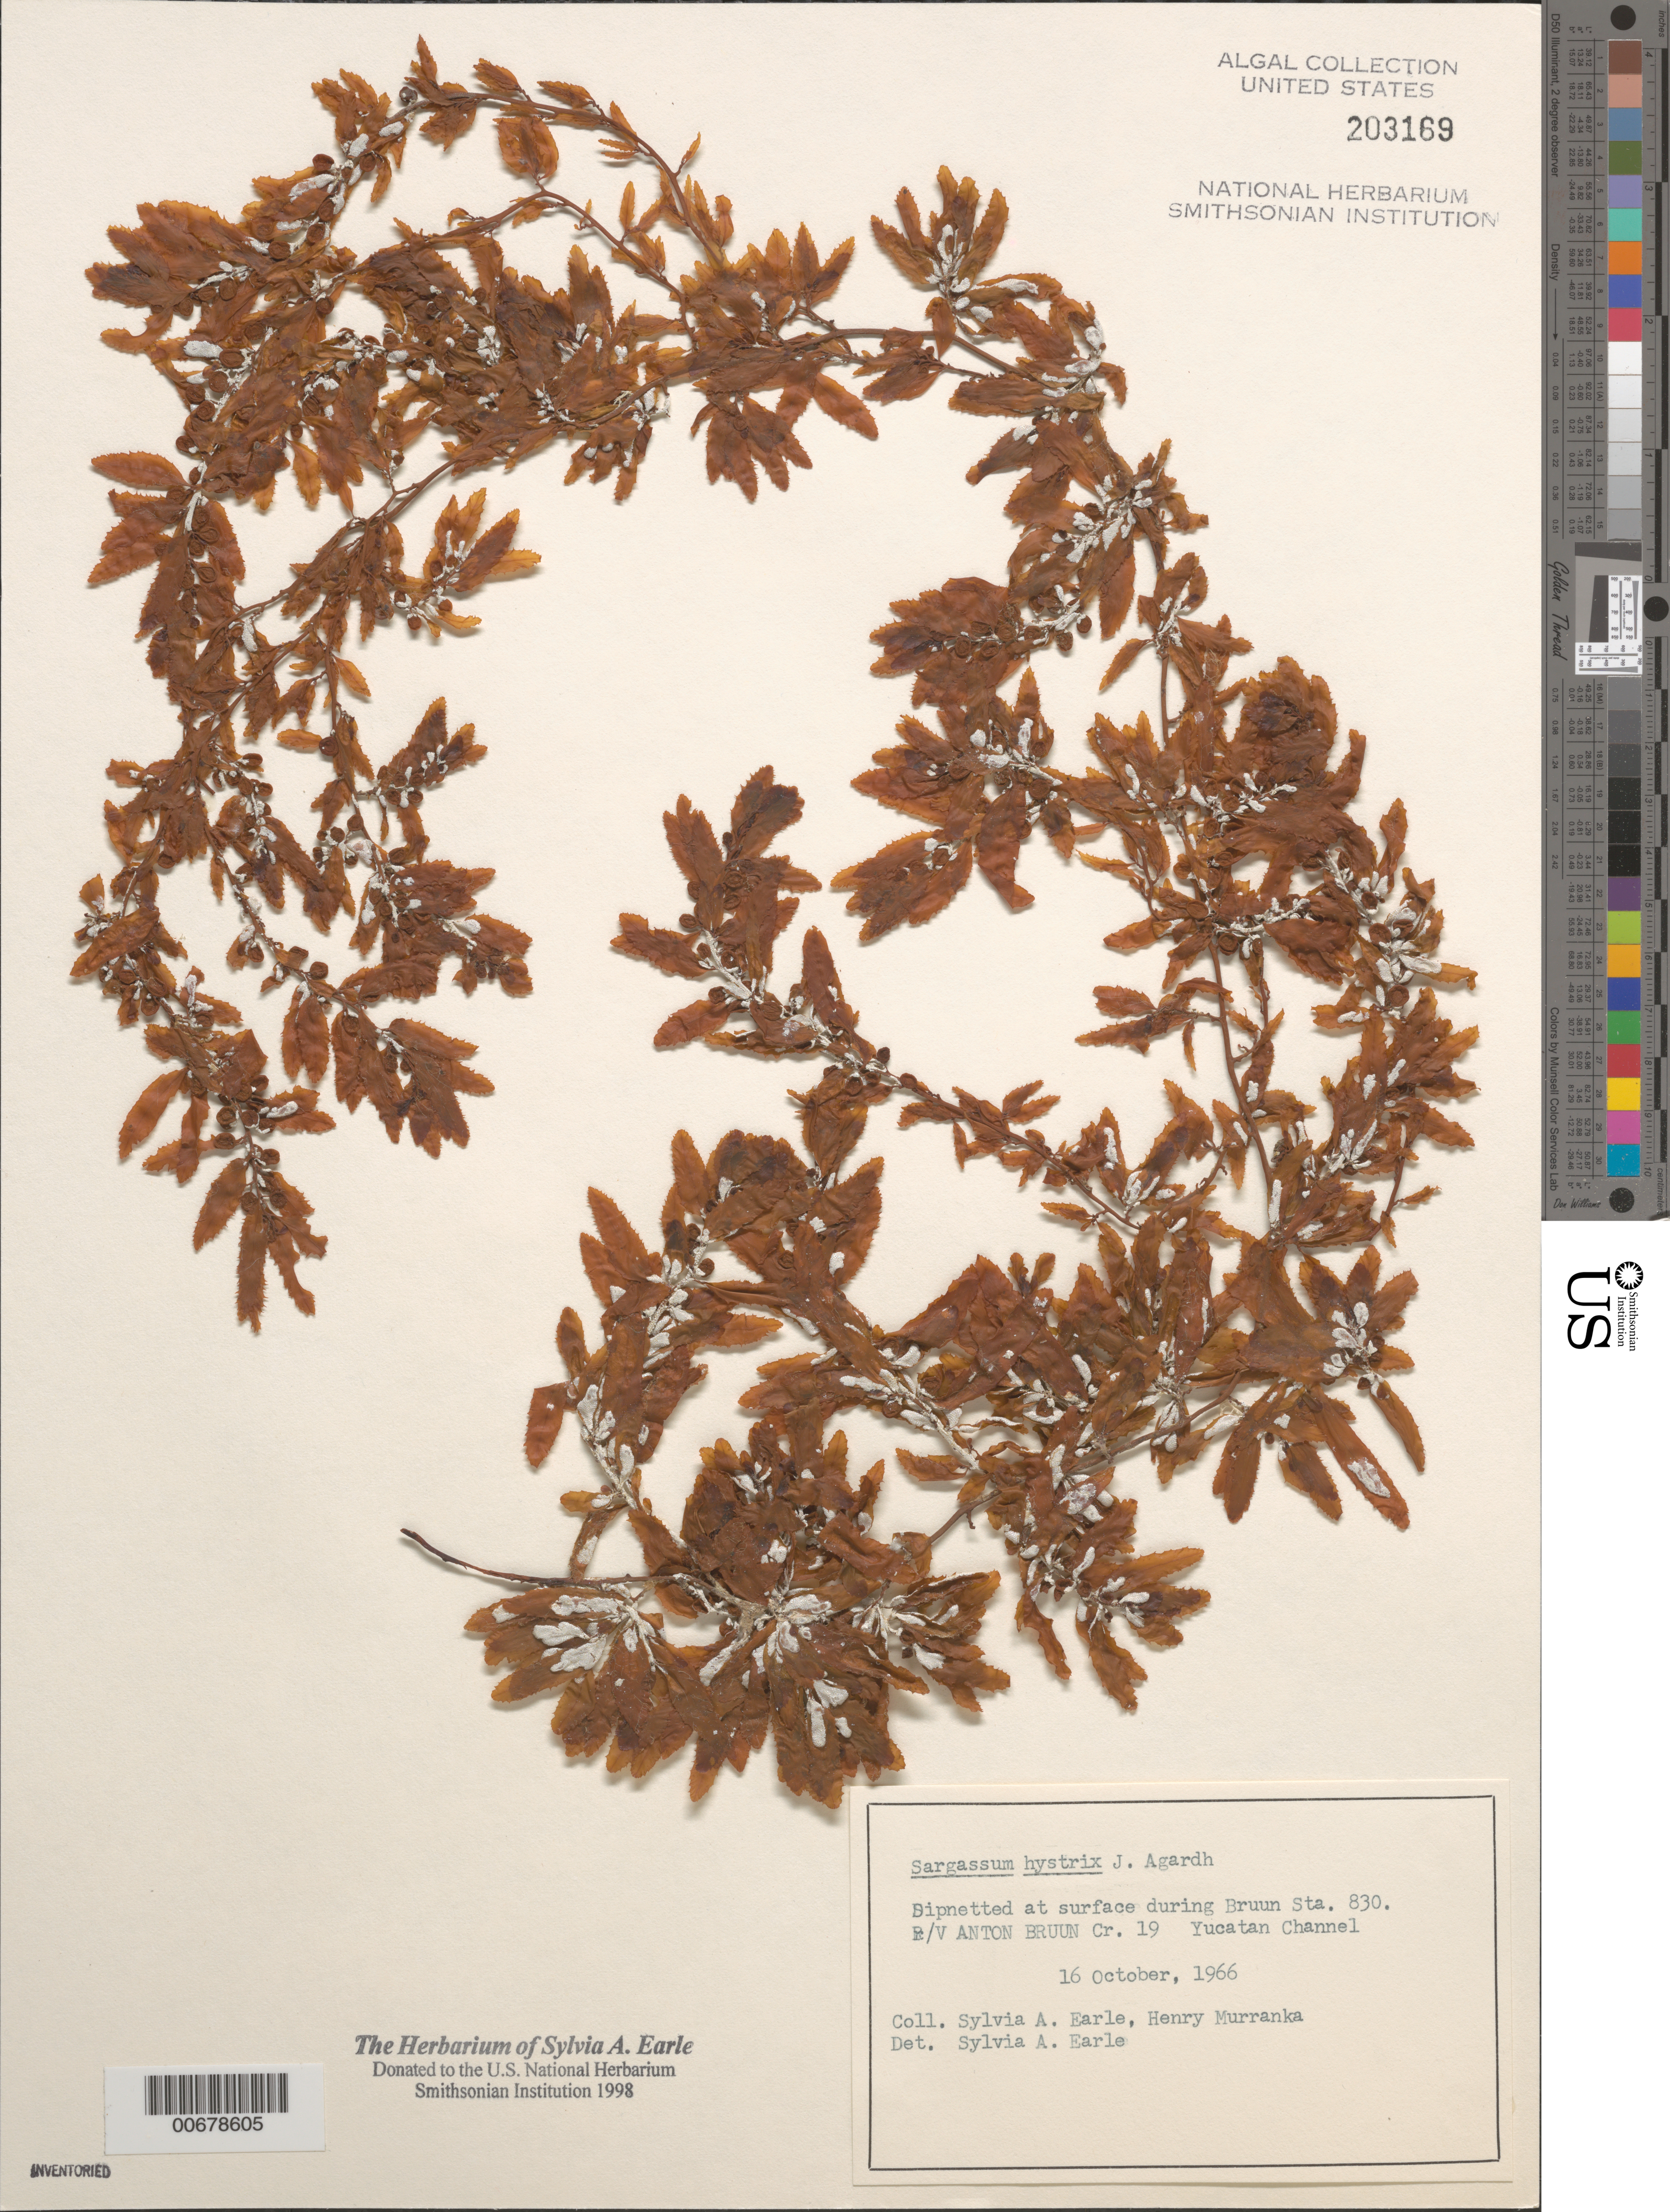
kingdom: Chromista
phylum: Ochrophyta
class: Phaeophyceae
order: Fucales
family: Sargassaceae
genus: Sargassum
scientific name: Sargassum hystrix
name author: J. Agardh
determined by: Earle, S. A.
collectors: S. A. Earle & H. Murranka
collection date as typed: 16 Oct 1966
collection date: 1966-10-16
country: Mexico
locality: Yucatan Channel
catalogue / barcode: US 203169